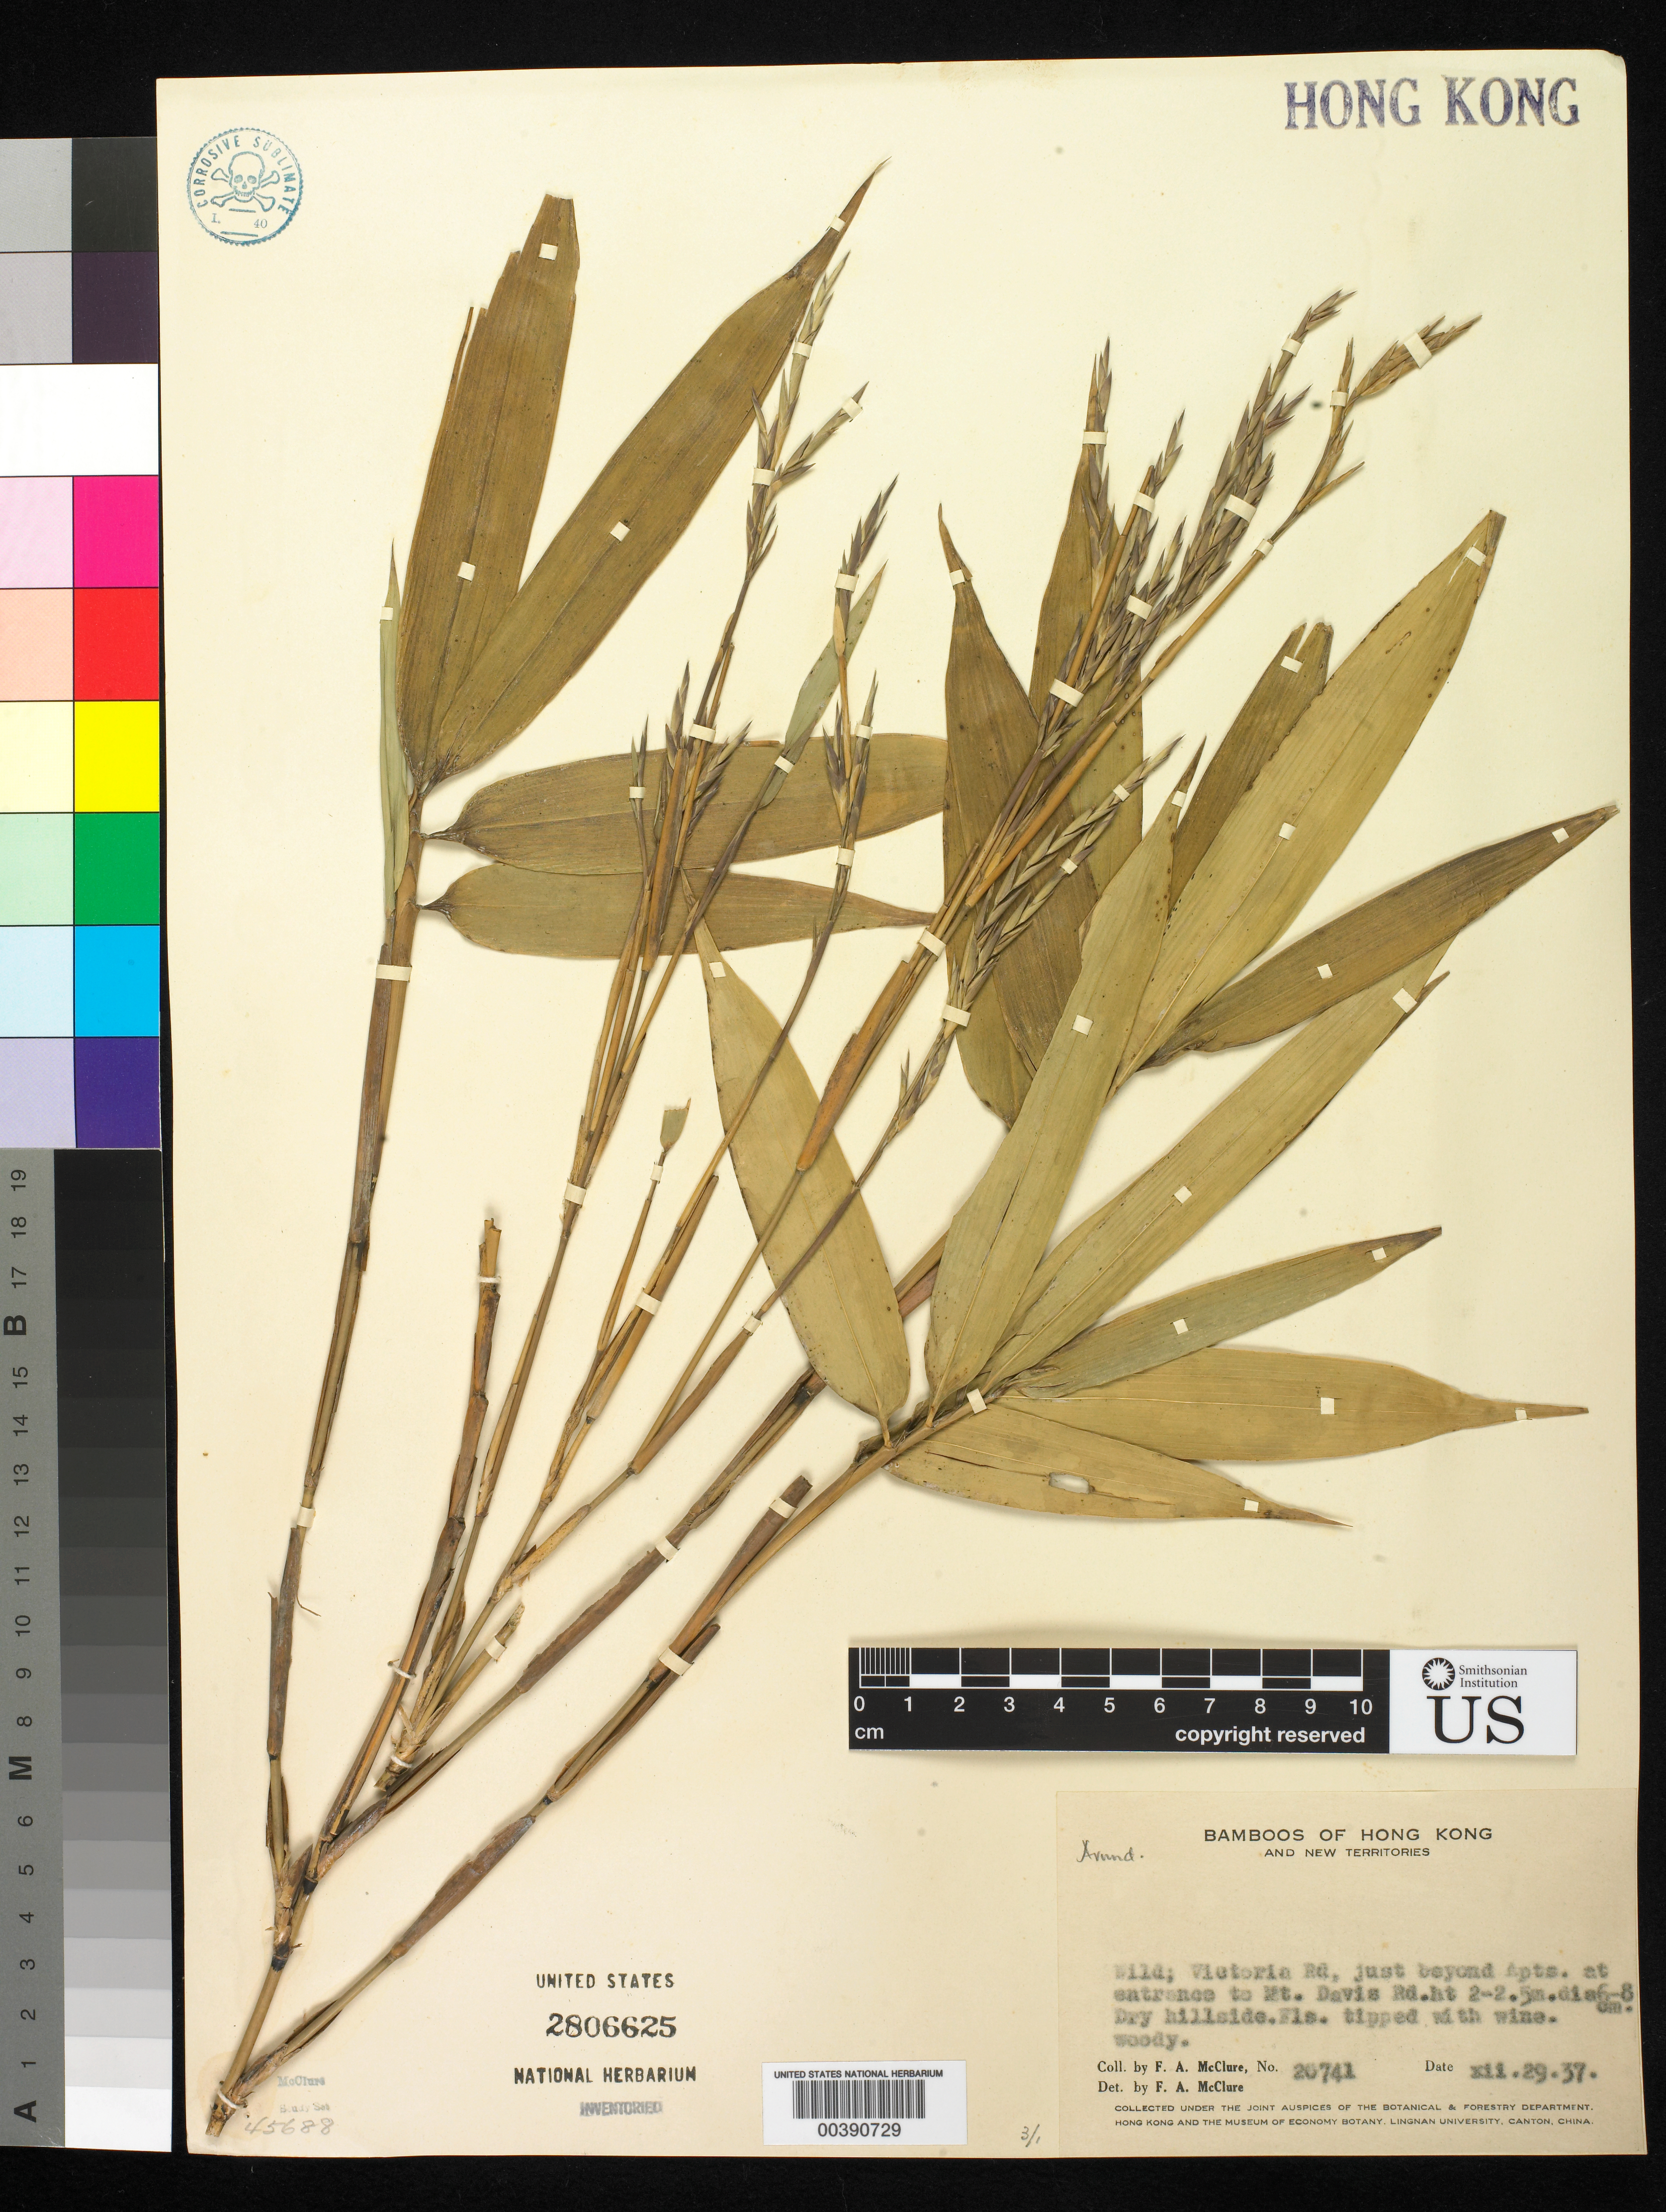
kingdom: Plantae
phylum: Tracheophyta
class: Liliopsida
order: Poales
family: Poaceae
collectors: F. A. McClure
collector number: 20741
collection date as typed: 29 Dec 1937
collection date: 1937-12-29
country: China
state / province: Hong Kong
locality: Victoira rd., 1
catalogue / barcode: US 2806625